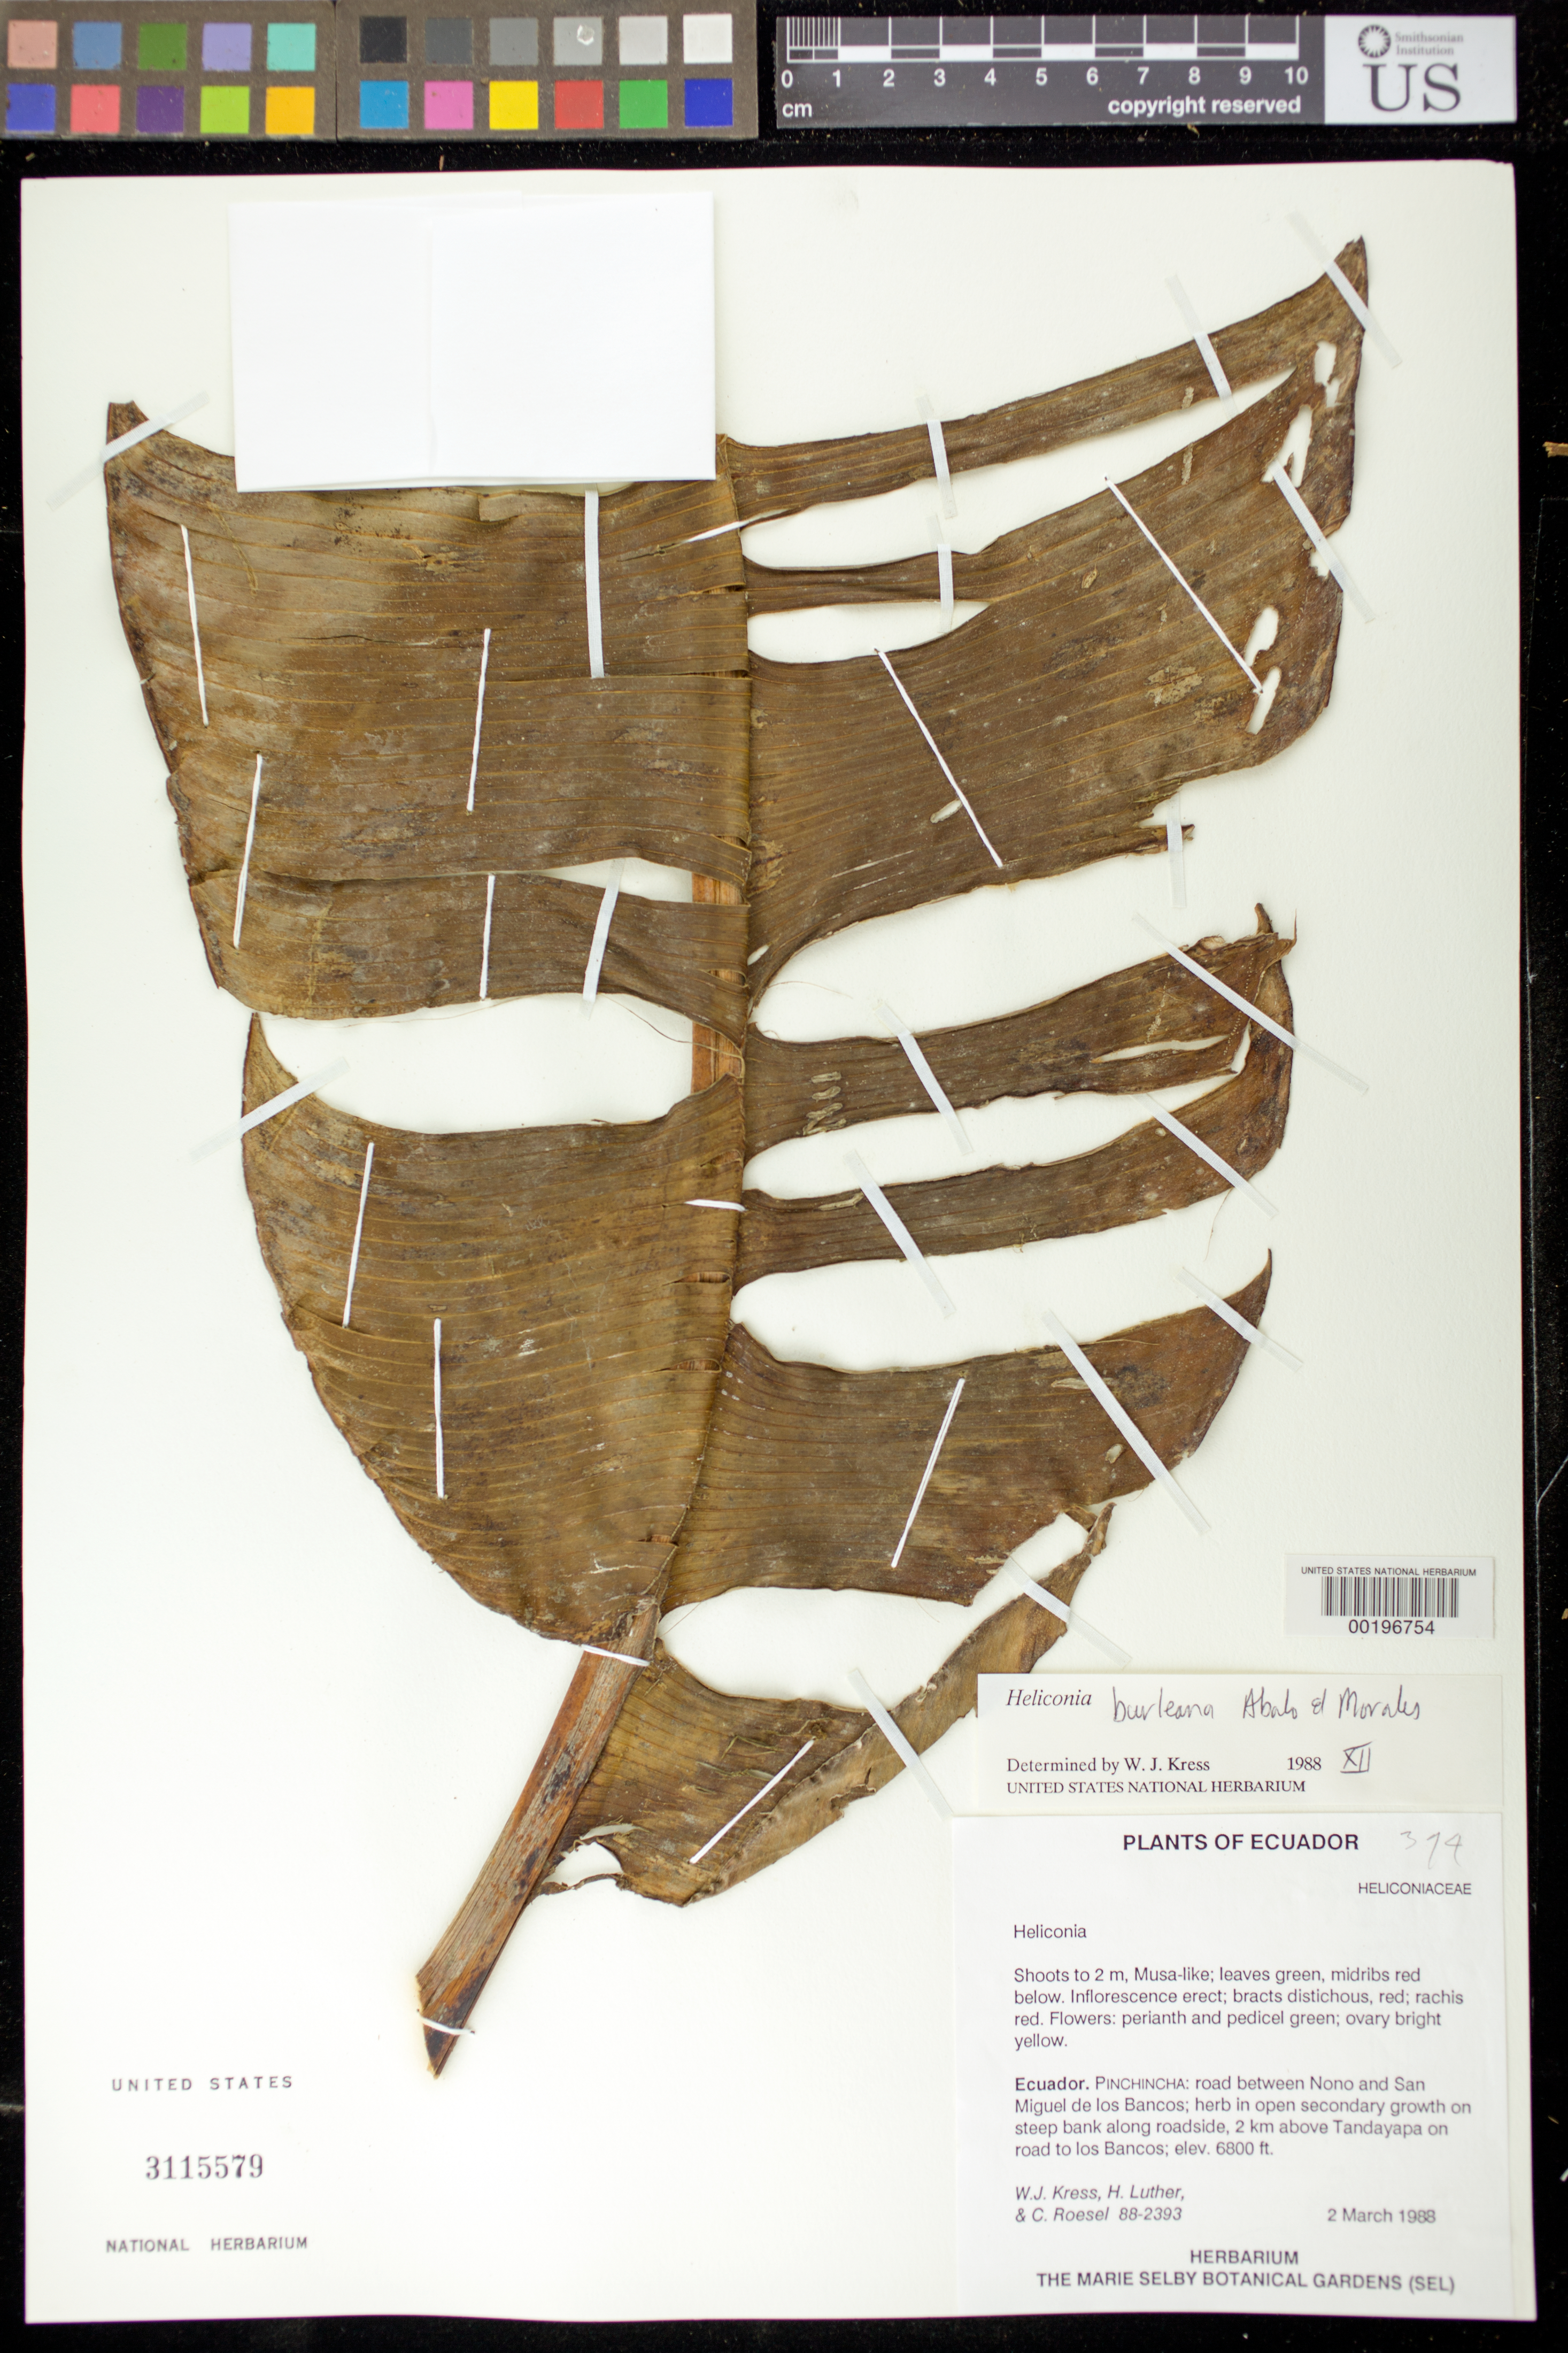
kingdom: Plantae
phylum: Tracheophyta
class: Liliopsida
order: Zingiberales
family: Heliconiaceae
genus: Heliconia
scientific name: Heliconia burleana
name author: Abalo & G. Morales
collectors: W. J. Kress, Harry E. Luther & C. S. Roesel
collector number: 88-2393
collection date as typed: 02 Mar 1988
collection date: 1988-03-02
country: Ecuador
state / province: Pichincha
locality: Road between nono and Sal Miguel de los Bancos, on steep bank along roadside, 2 km above tandayapa on road to los Bancos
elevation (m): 2073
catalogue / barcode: US 3115579